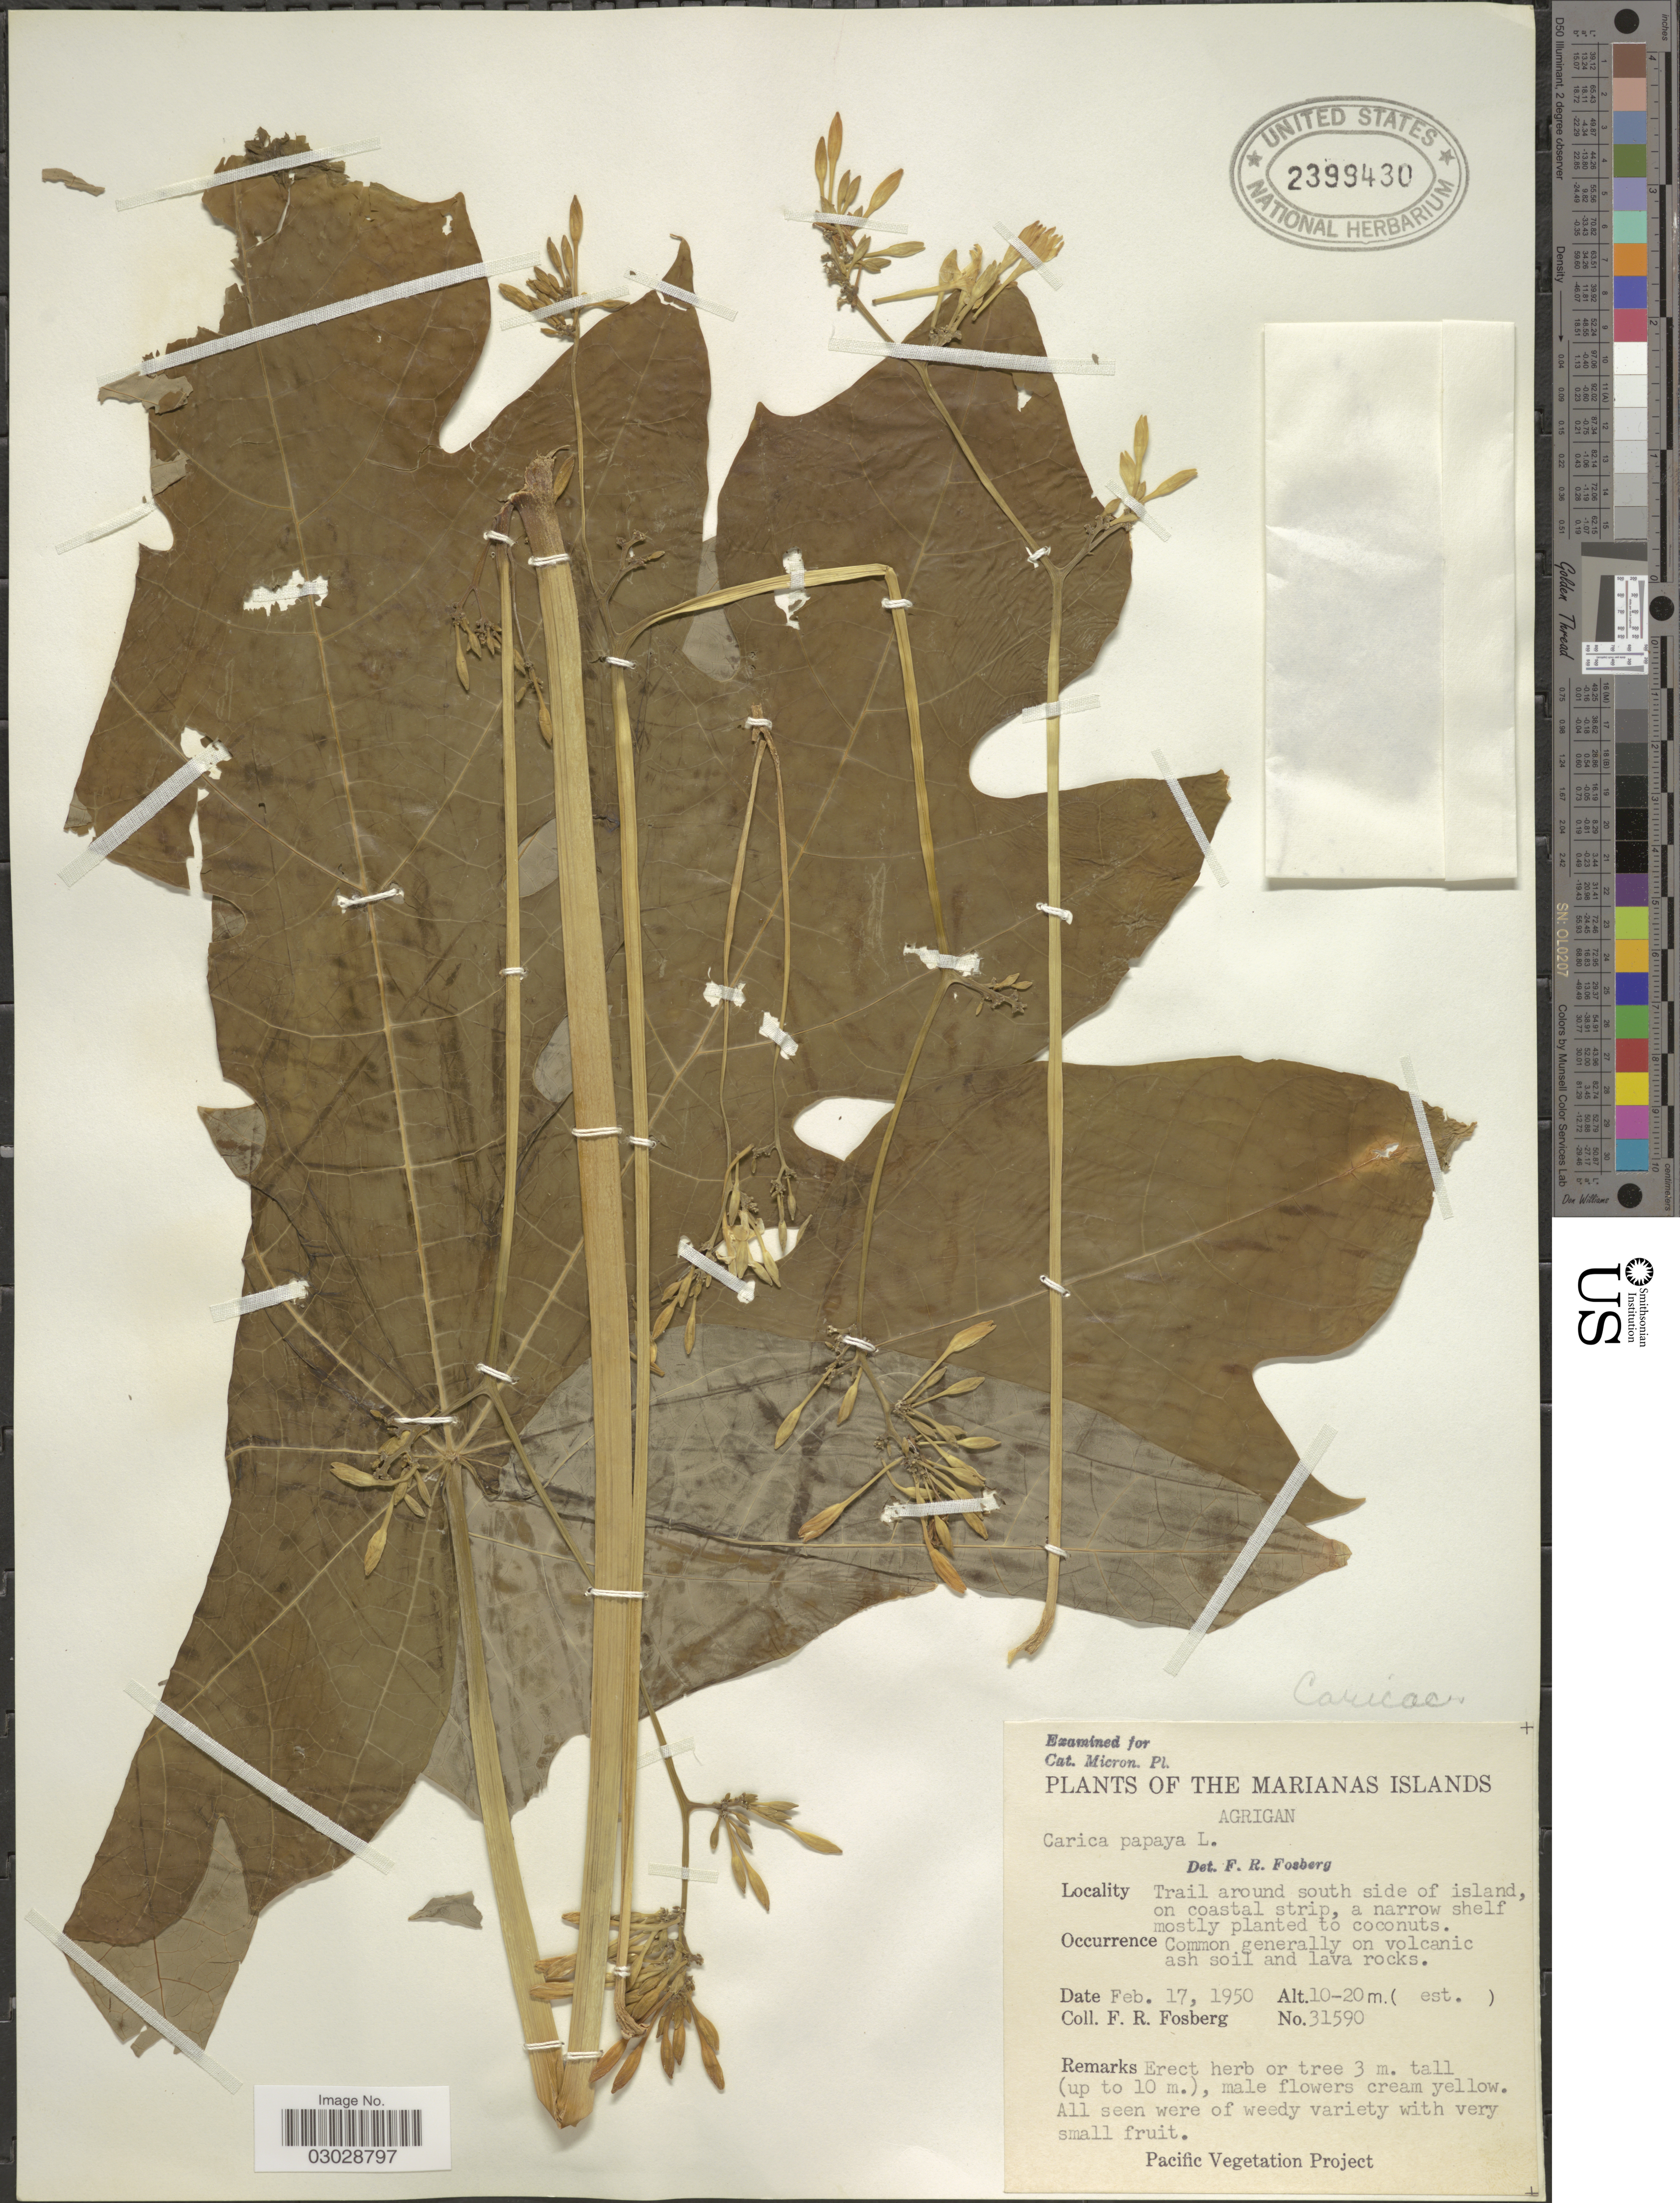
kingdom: Plantae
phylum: Tracheophyta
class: Magnoliopsida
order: Brassicales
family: Caricaceae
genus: Carica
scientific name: Carica papaya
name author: L.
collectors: F. R. Fosberg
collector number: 31590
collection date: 1950-02-17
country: Northern Mariana Islands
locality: The Marianas Islands. Agrigan. Trail around south side of island, on coastal strip. Pacific.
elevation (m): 10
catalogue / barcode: US 2399430